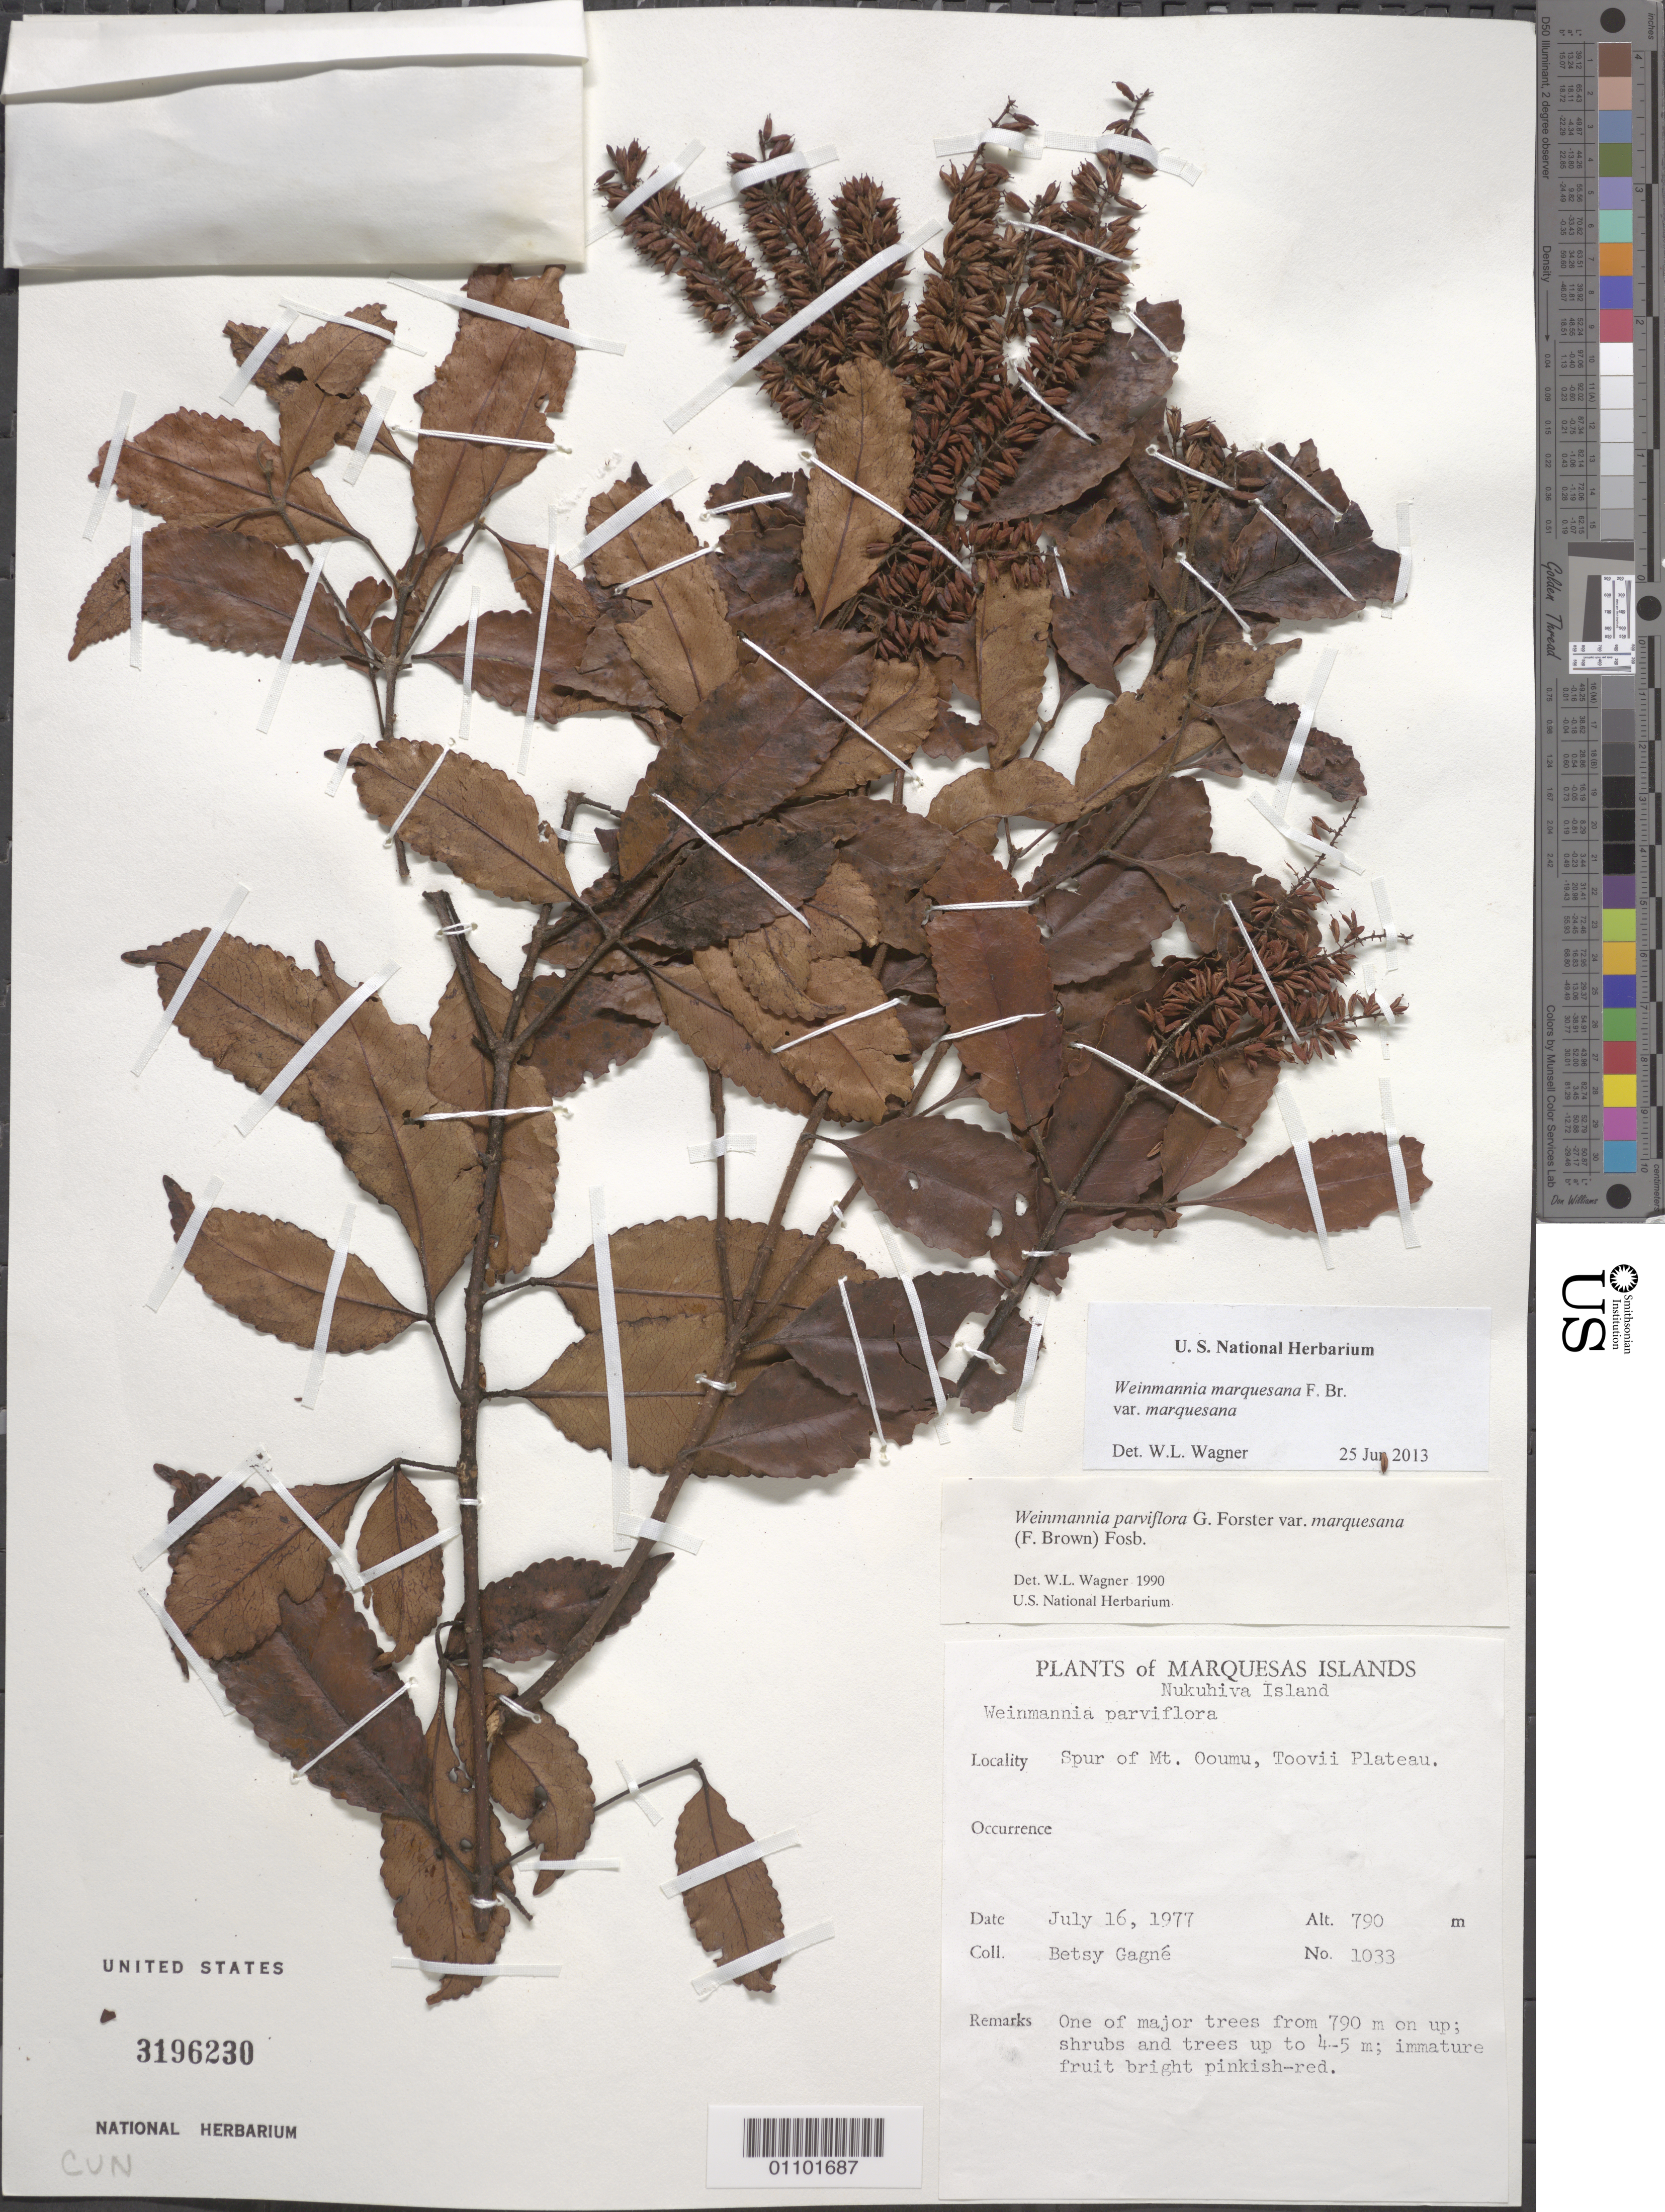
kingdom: Plantae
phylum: Tracheophyta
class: Magnoliopsida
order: Oxalidales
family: Cunoniaceae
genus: Pterophylla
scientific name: Pterophylla marquesana var. marquesana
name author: (F. Br.) Pillon & H.C. Hopkins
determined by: Wagner, W. L., (BOT), Smithsonian Institution - National Museum of Natural History (UNITED STATES)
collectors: B. H. Gagné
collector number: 1033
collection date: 1977-07-16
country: French Polynesia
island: Nuku Hiva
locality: Toovii Plateau, spur of Mt. Ooumu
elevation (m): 790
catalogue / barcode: US 3196230